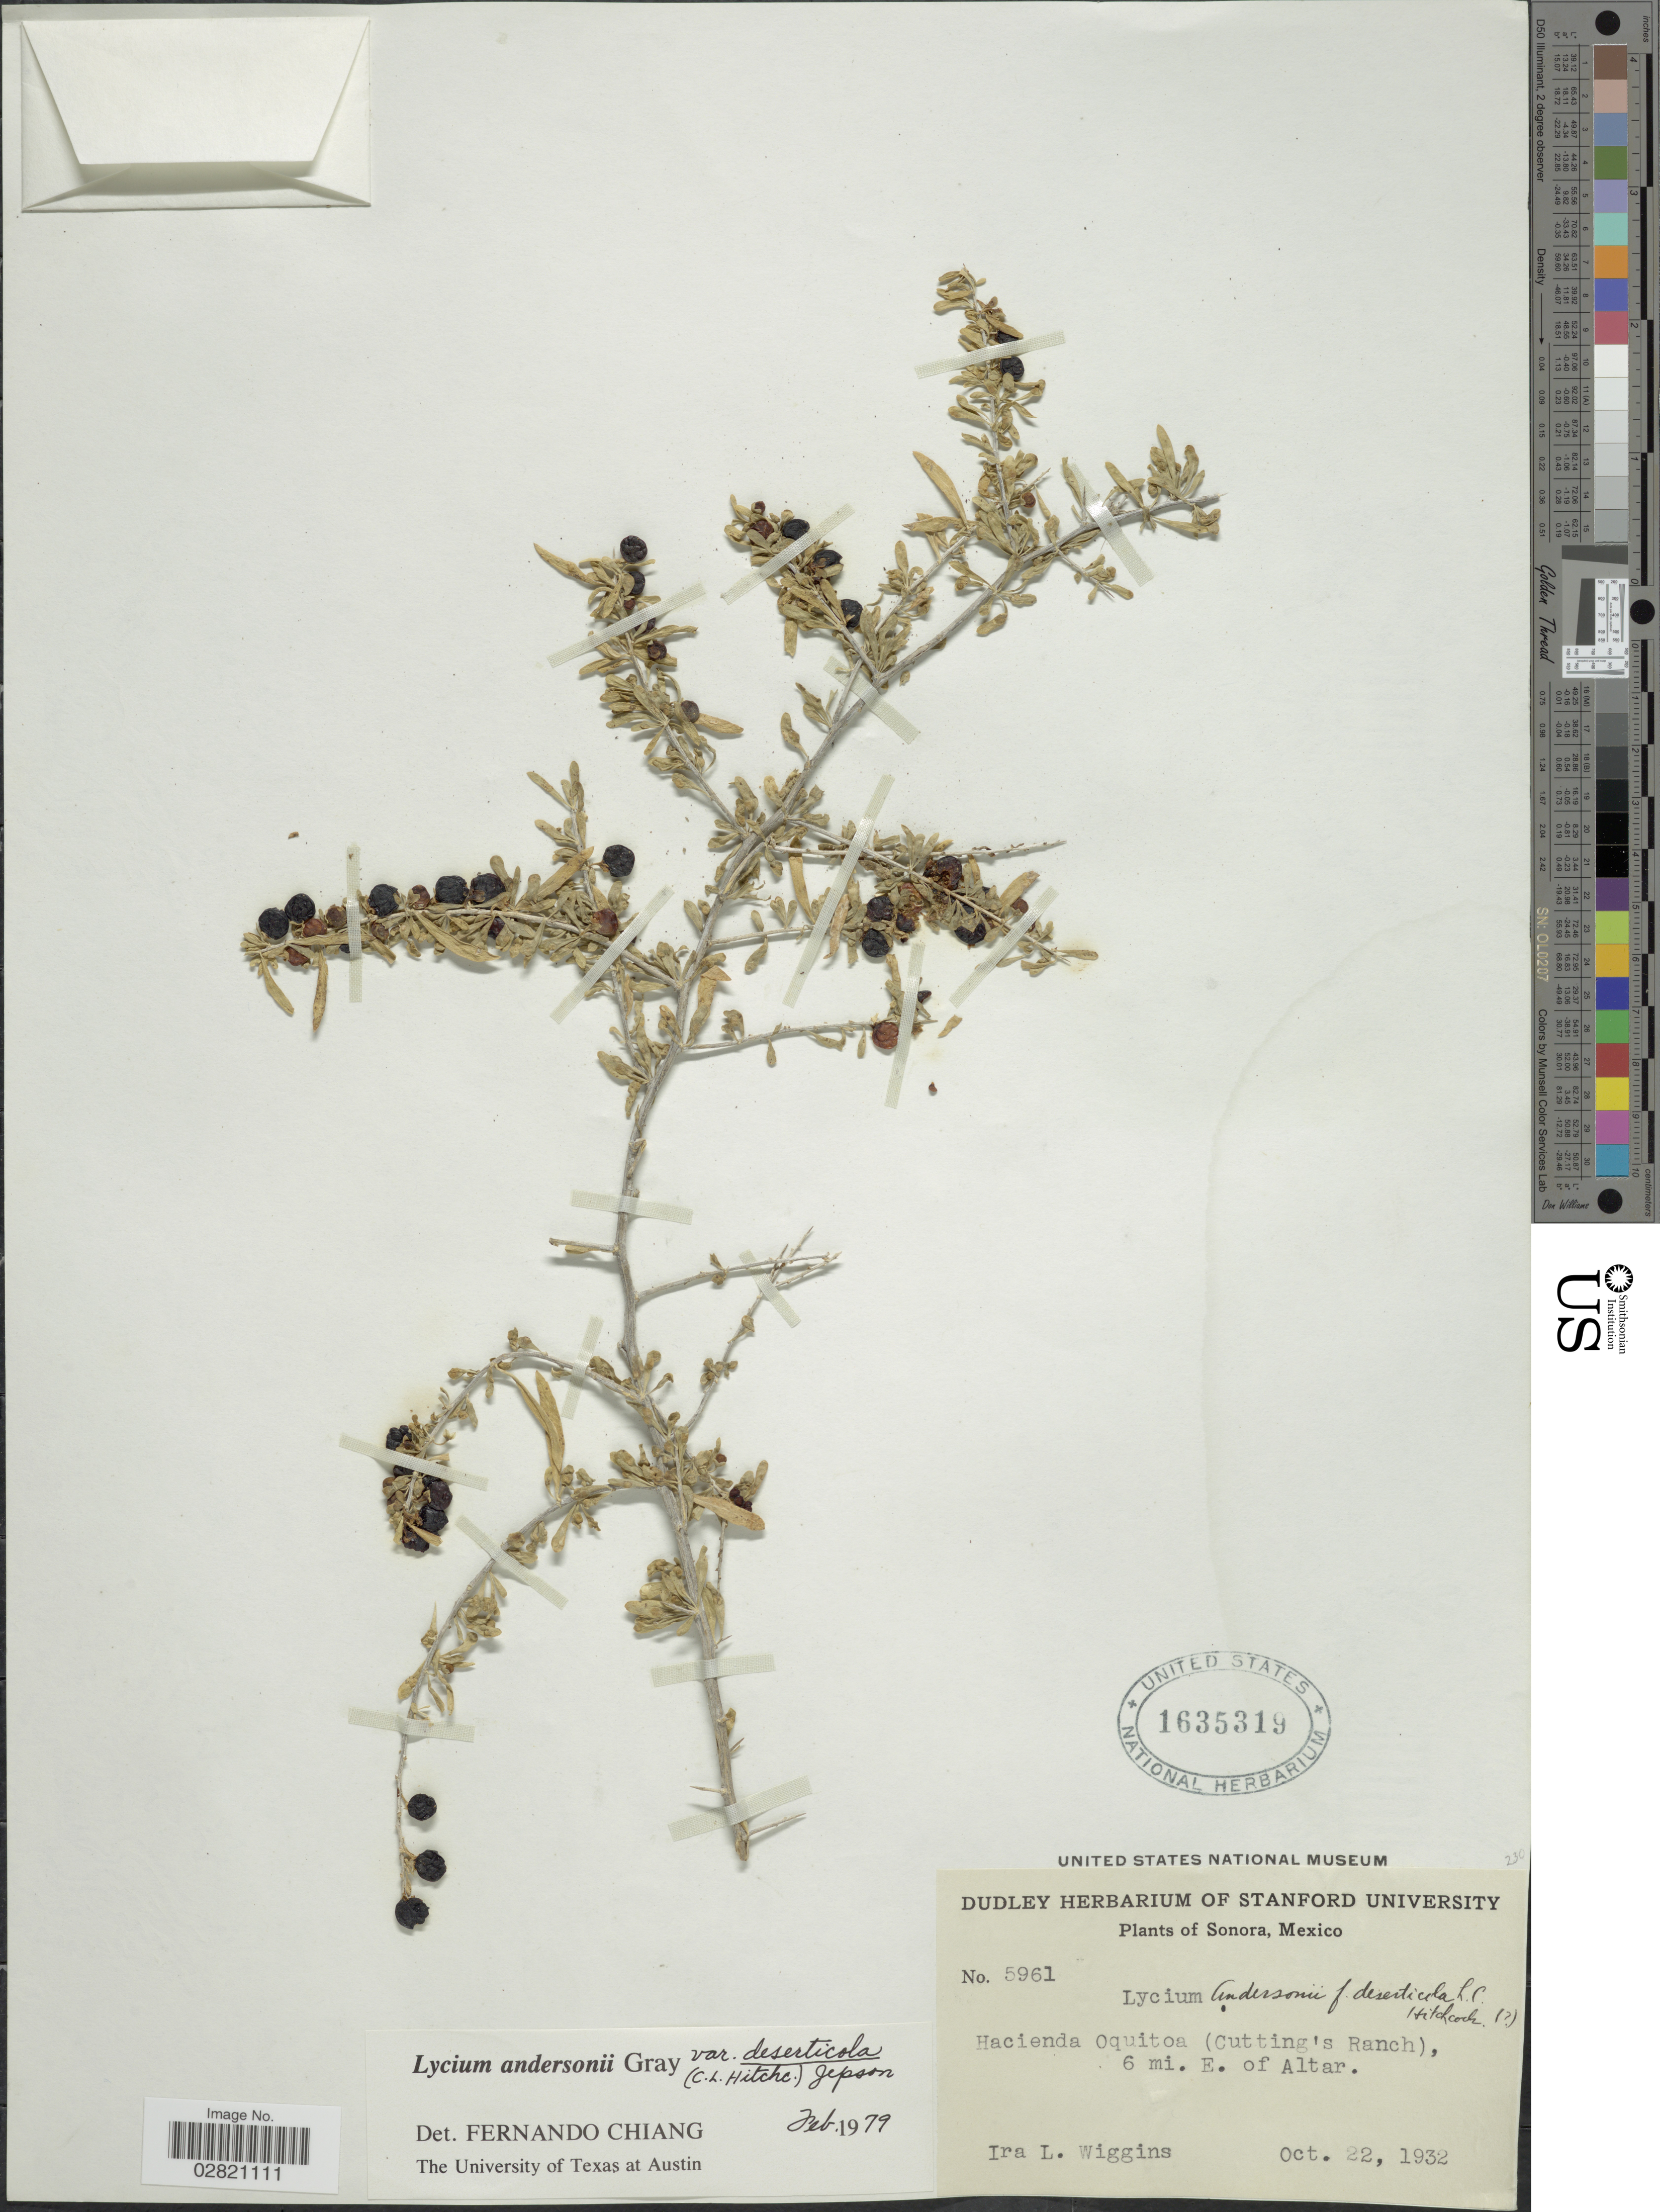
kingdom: Plantae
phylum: Tracheophyta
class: Magnoliopsida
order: Solanales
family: Solanaceae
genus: Lycium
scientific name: Lycium andersonii var. deserticola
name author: (C.L. Hitchc.) Jeps.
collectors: I. L. Wiggins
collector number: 5961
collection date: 1932-10-22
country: Mexico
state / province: Sonora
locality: Hacienda Oquitoa (Cutting's Ranch), 6 mi. E. of Altar.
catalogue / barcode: US 1635319